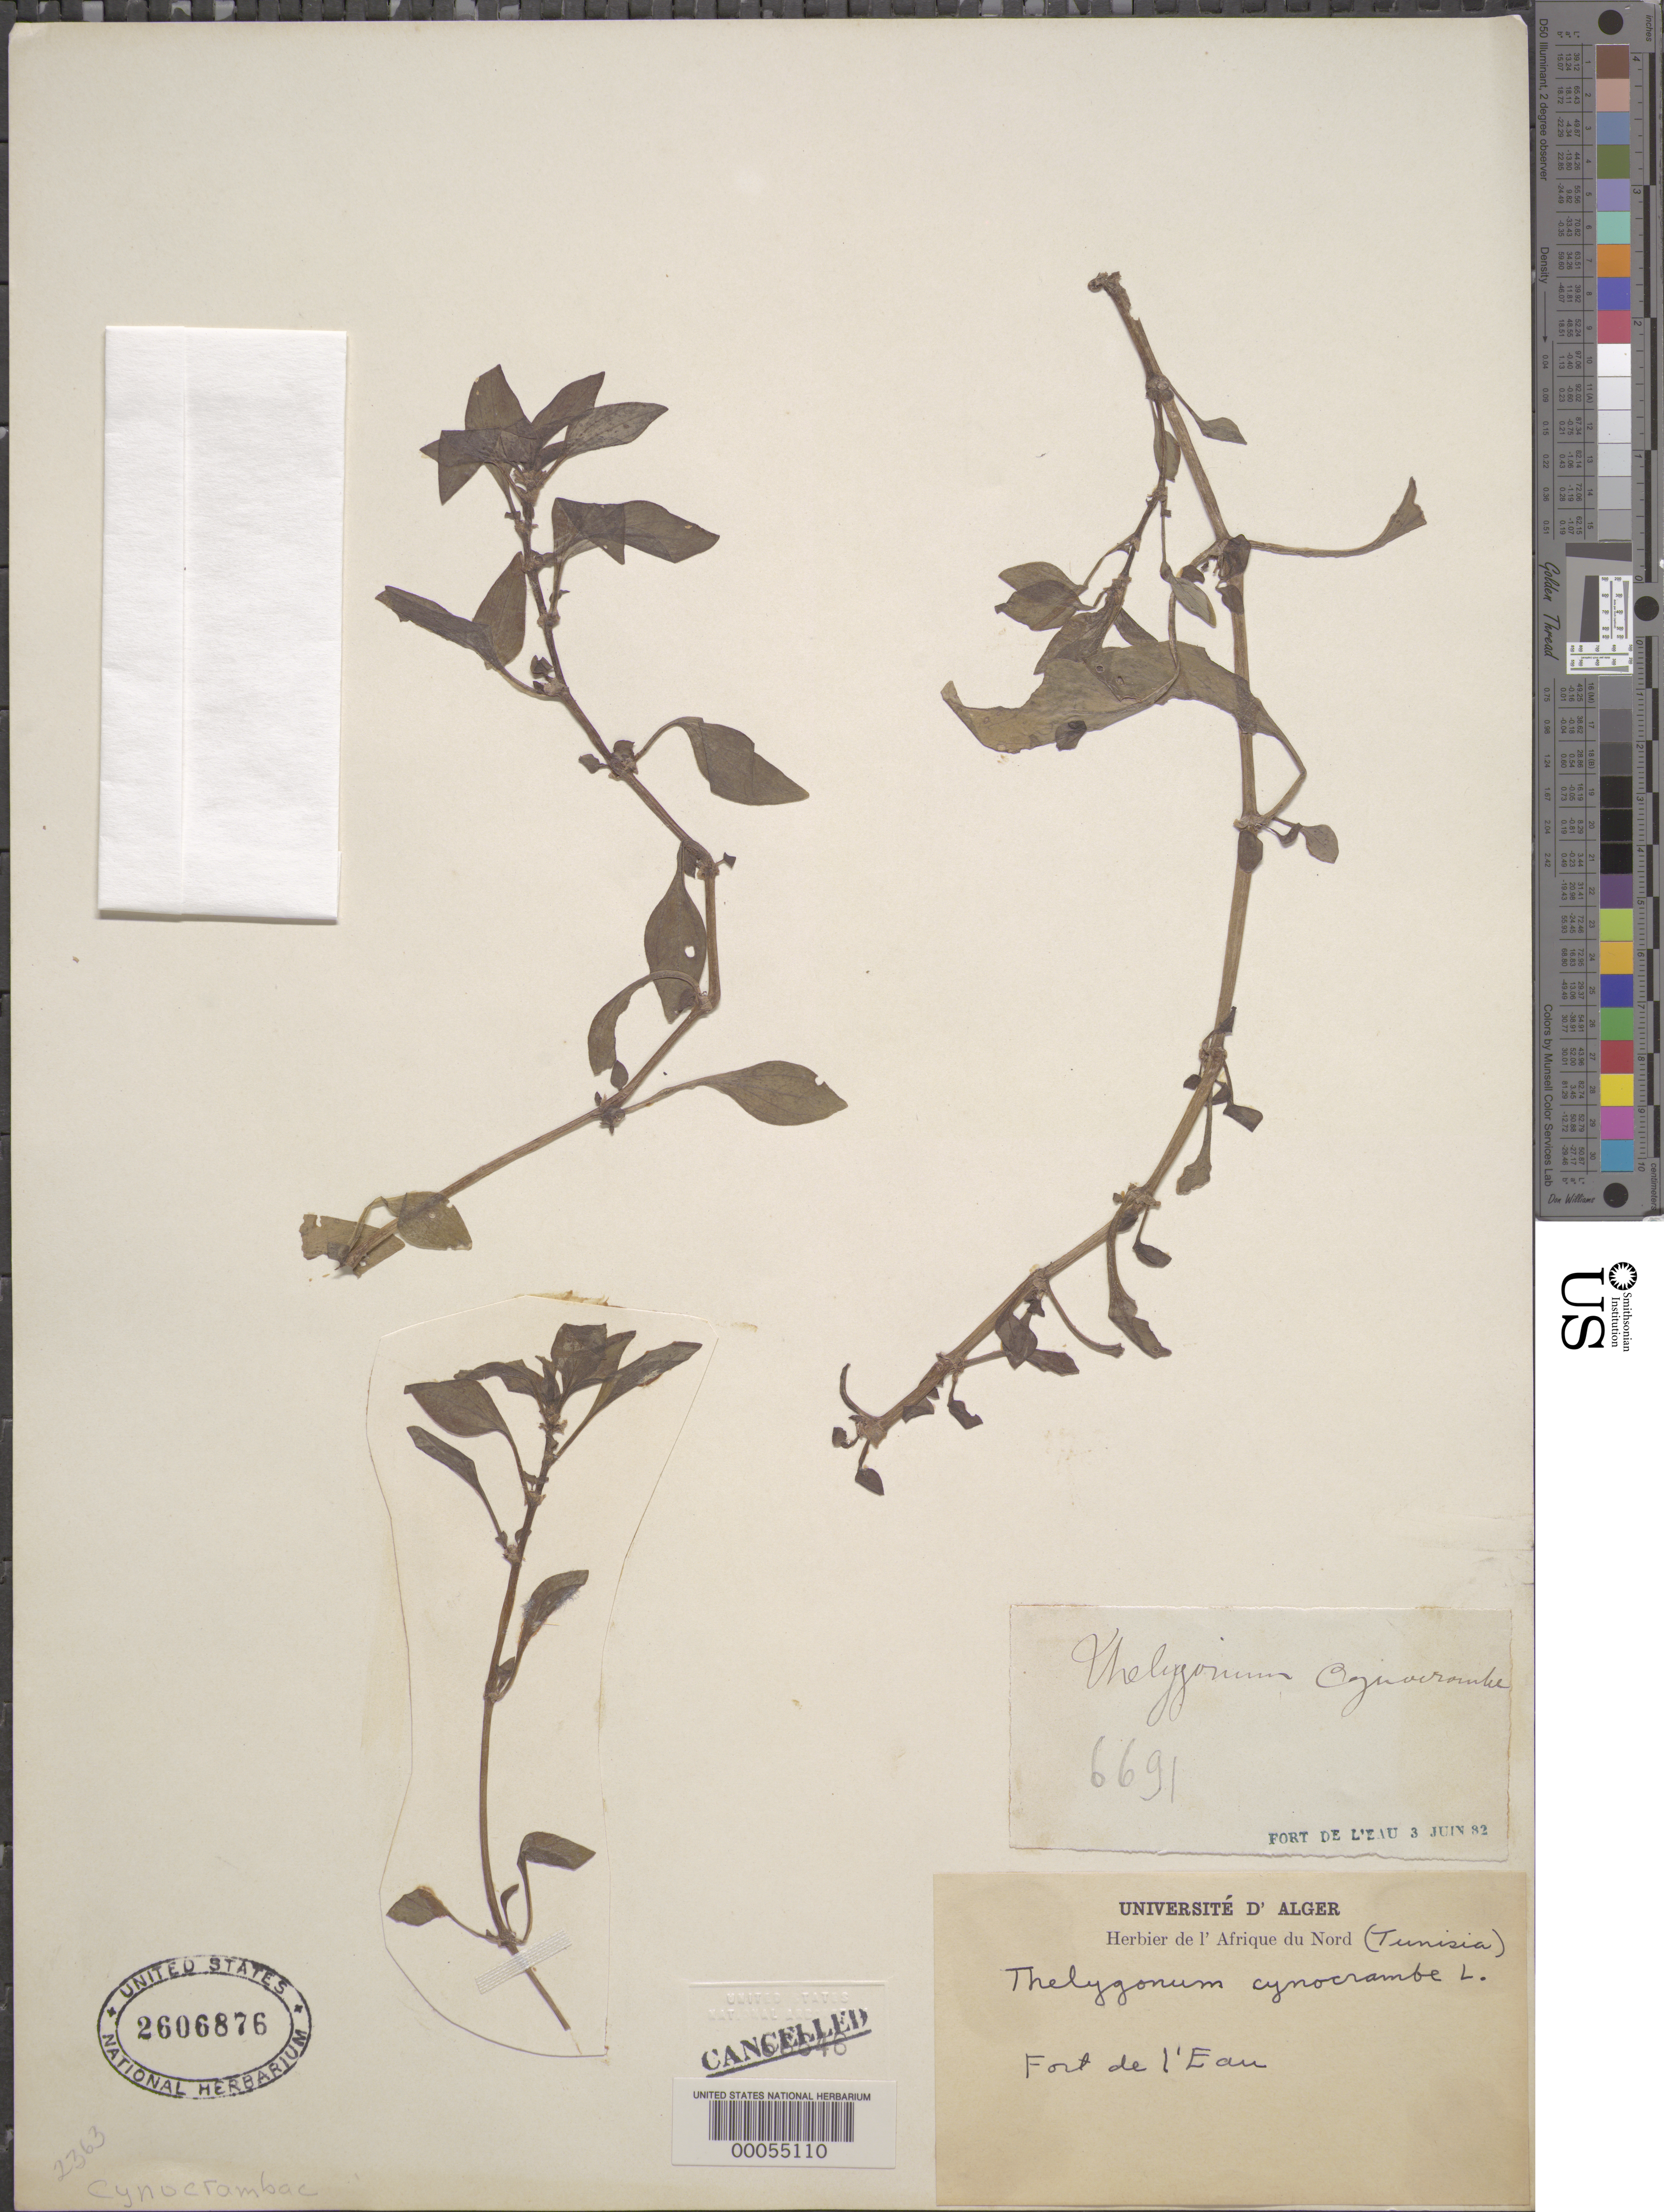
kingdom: Plantae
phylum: Tracheophyta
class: Magnoliopsida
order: Gentianales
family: Rubiaceae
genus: Theligonum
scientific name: Theligonum cynocrambe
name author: L.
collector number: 6691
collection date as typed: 03 Jun 1882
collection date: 1882-06-03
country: Tunisia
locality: Fort de l'eau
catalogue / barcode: US 2606876